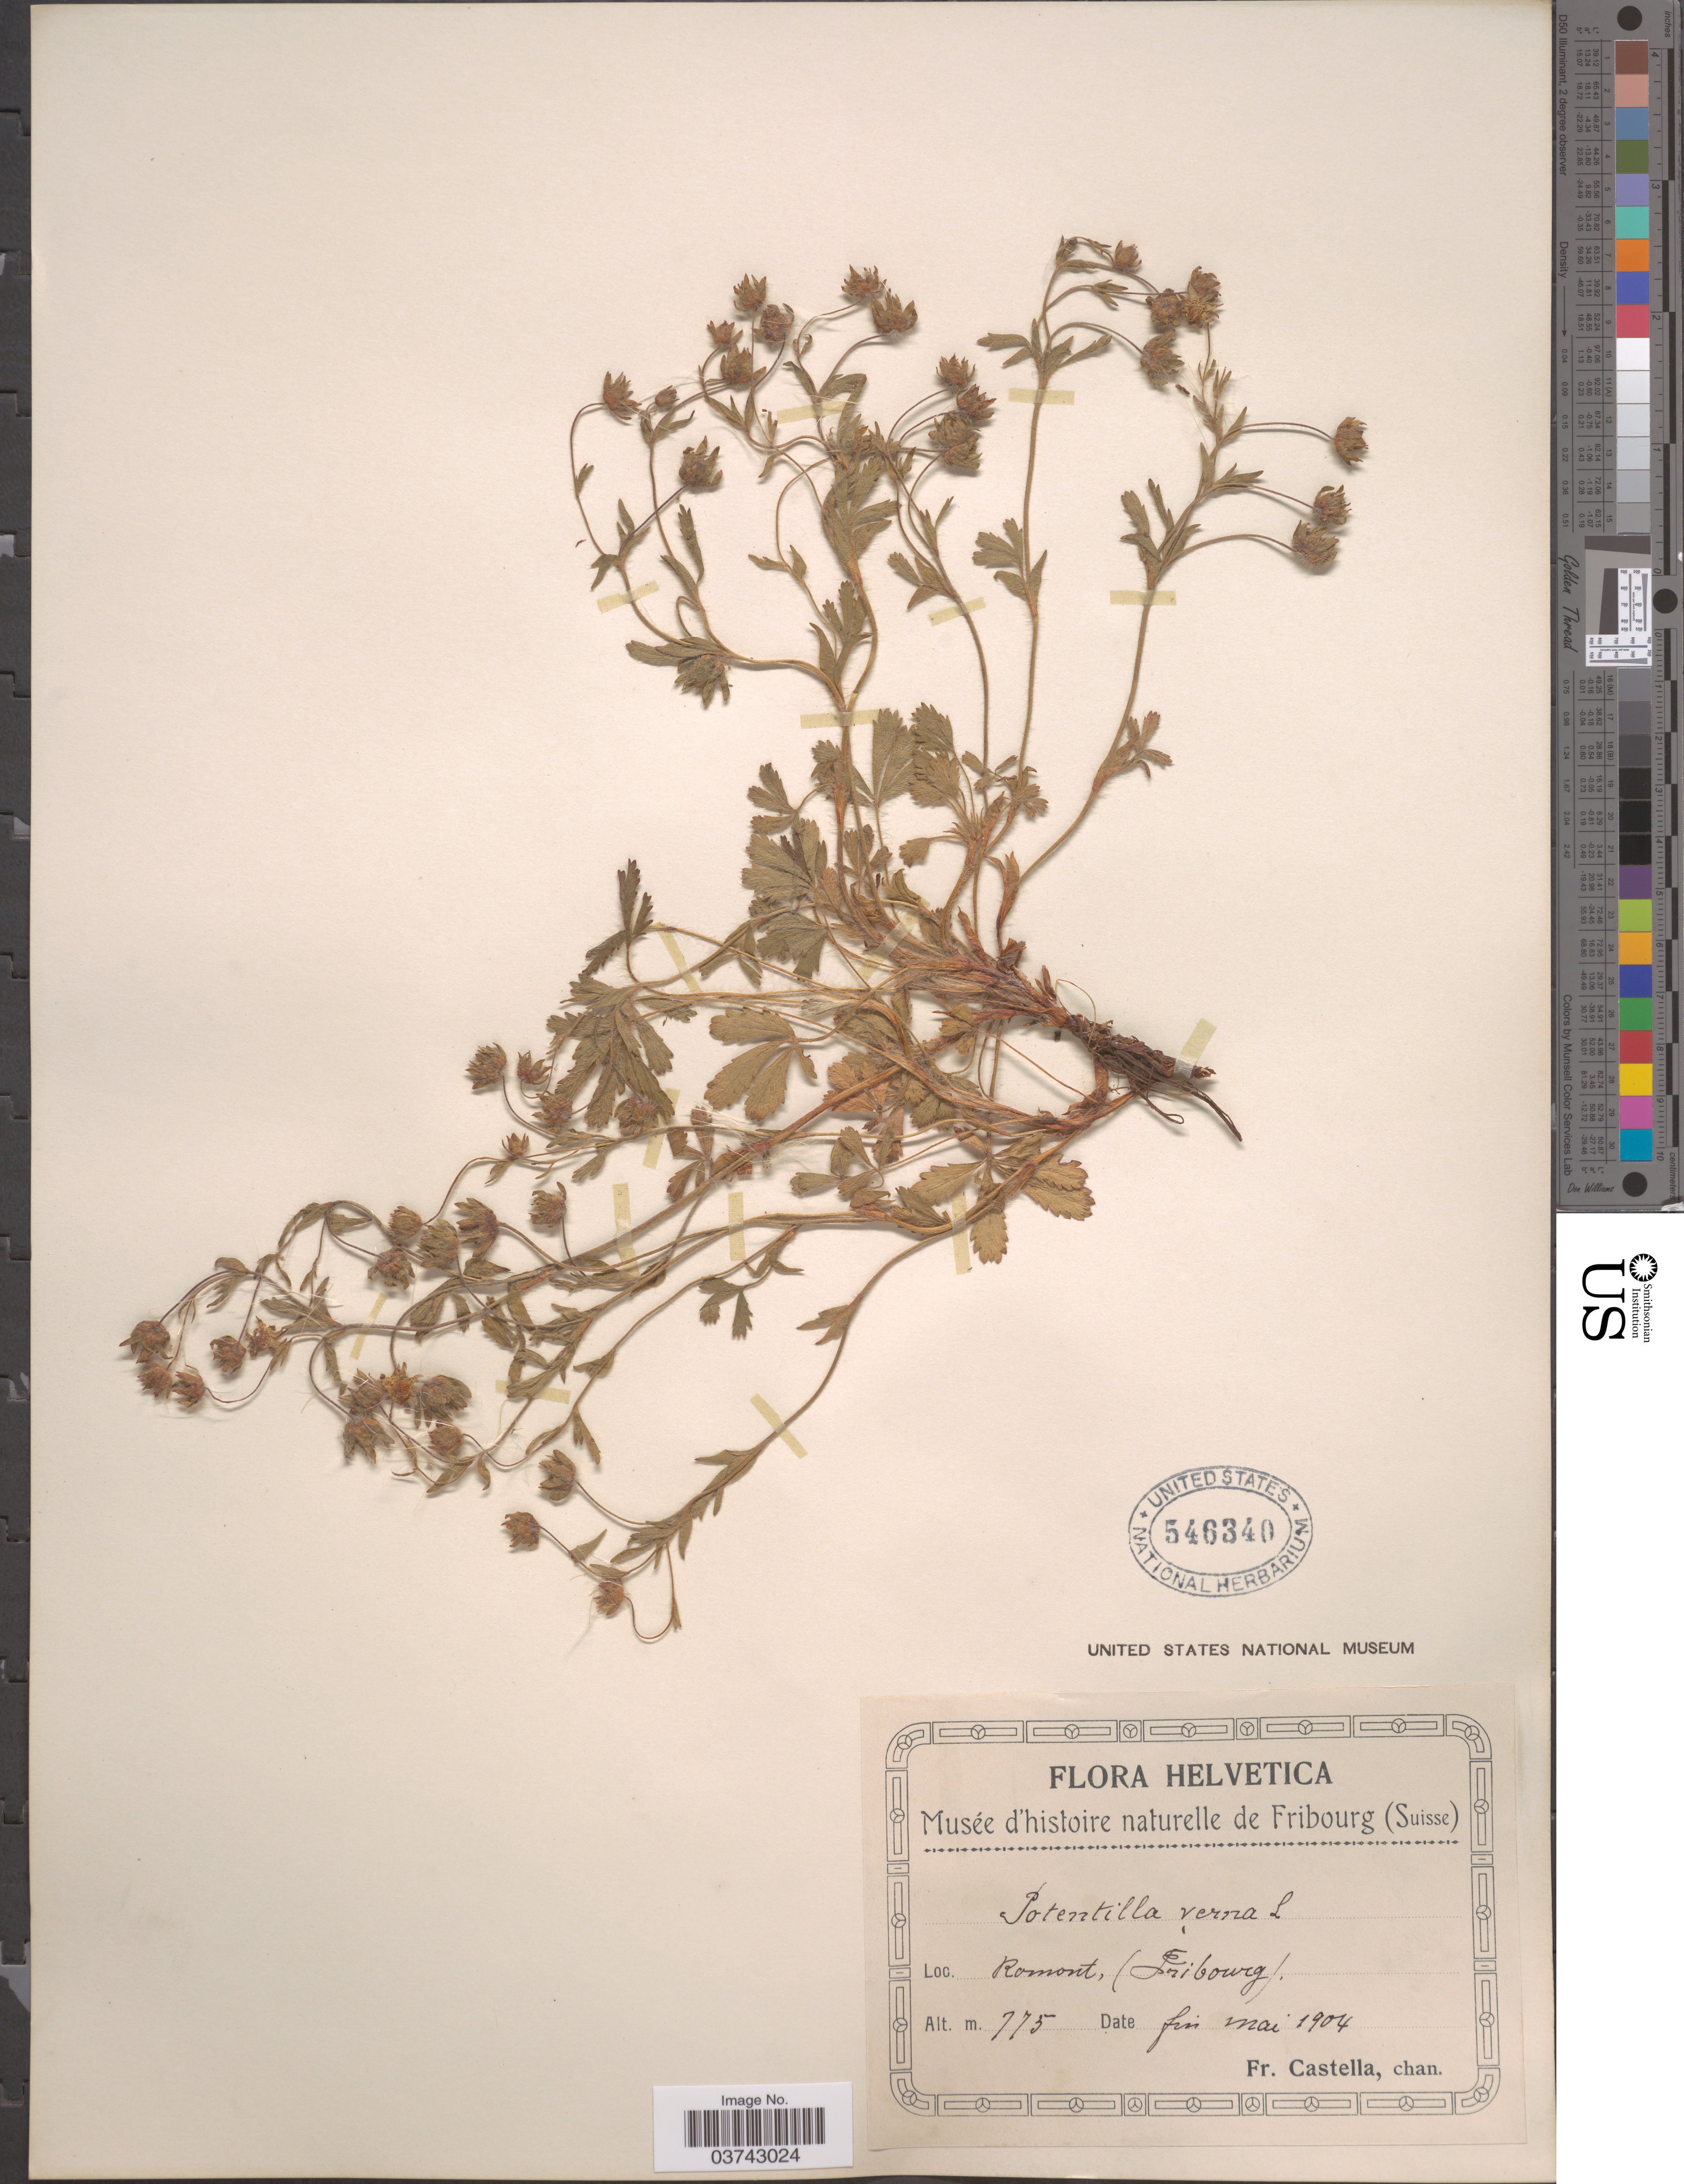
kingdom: Plantae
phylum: Tracheophyta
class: Magnoliopsida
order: Rosales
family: Rosaceae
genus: Potentilla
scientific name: Potentilla verna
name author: L.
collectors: Fr. Castella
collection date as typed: Fin mai 1904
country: Switzerland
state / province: Fribourg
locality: Helvetica. Romont.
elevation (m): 775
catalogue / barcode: US 546340